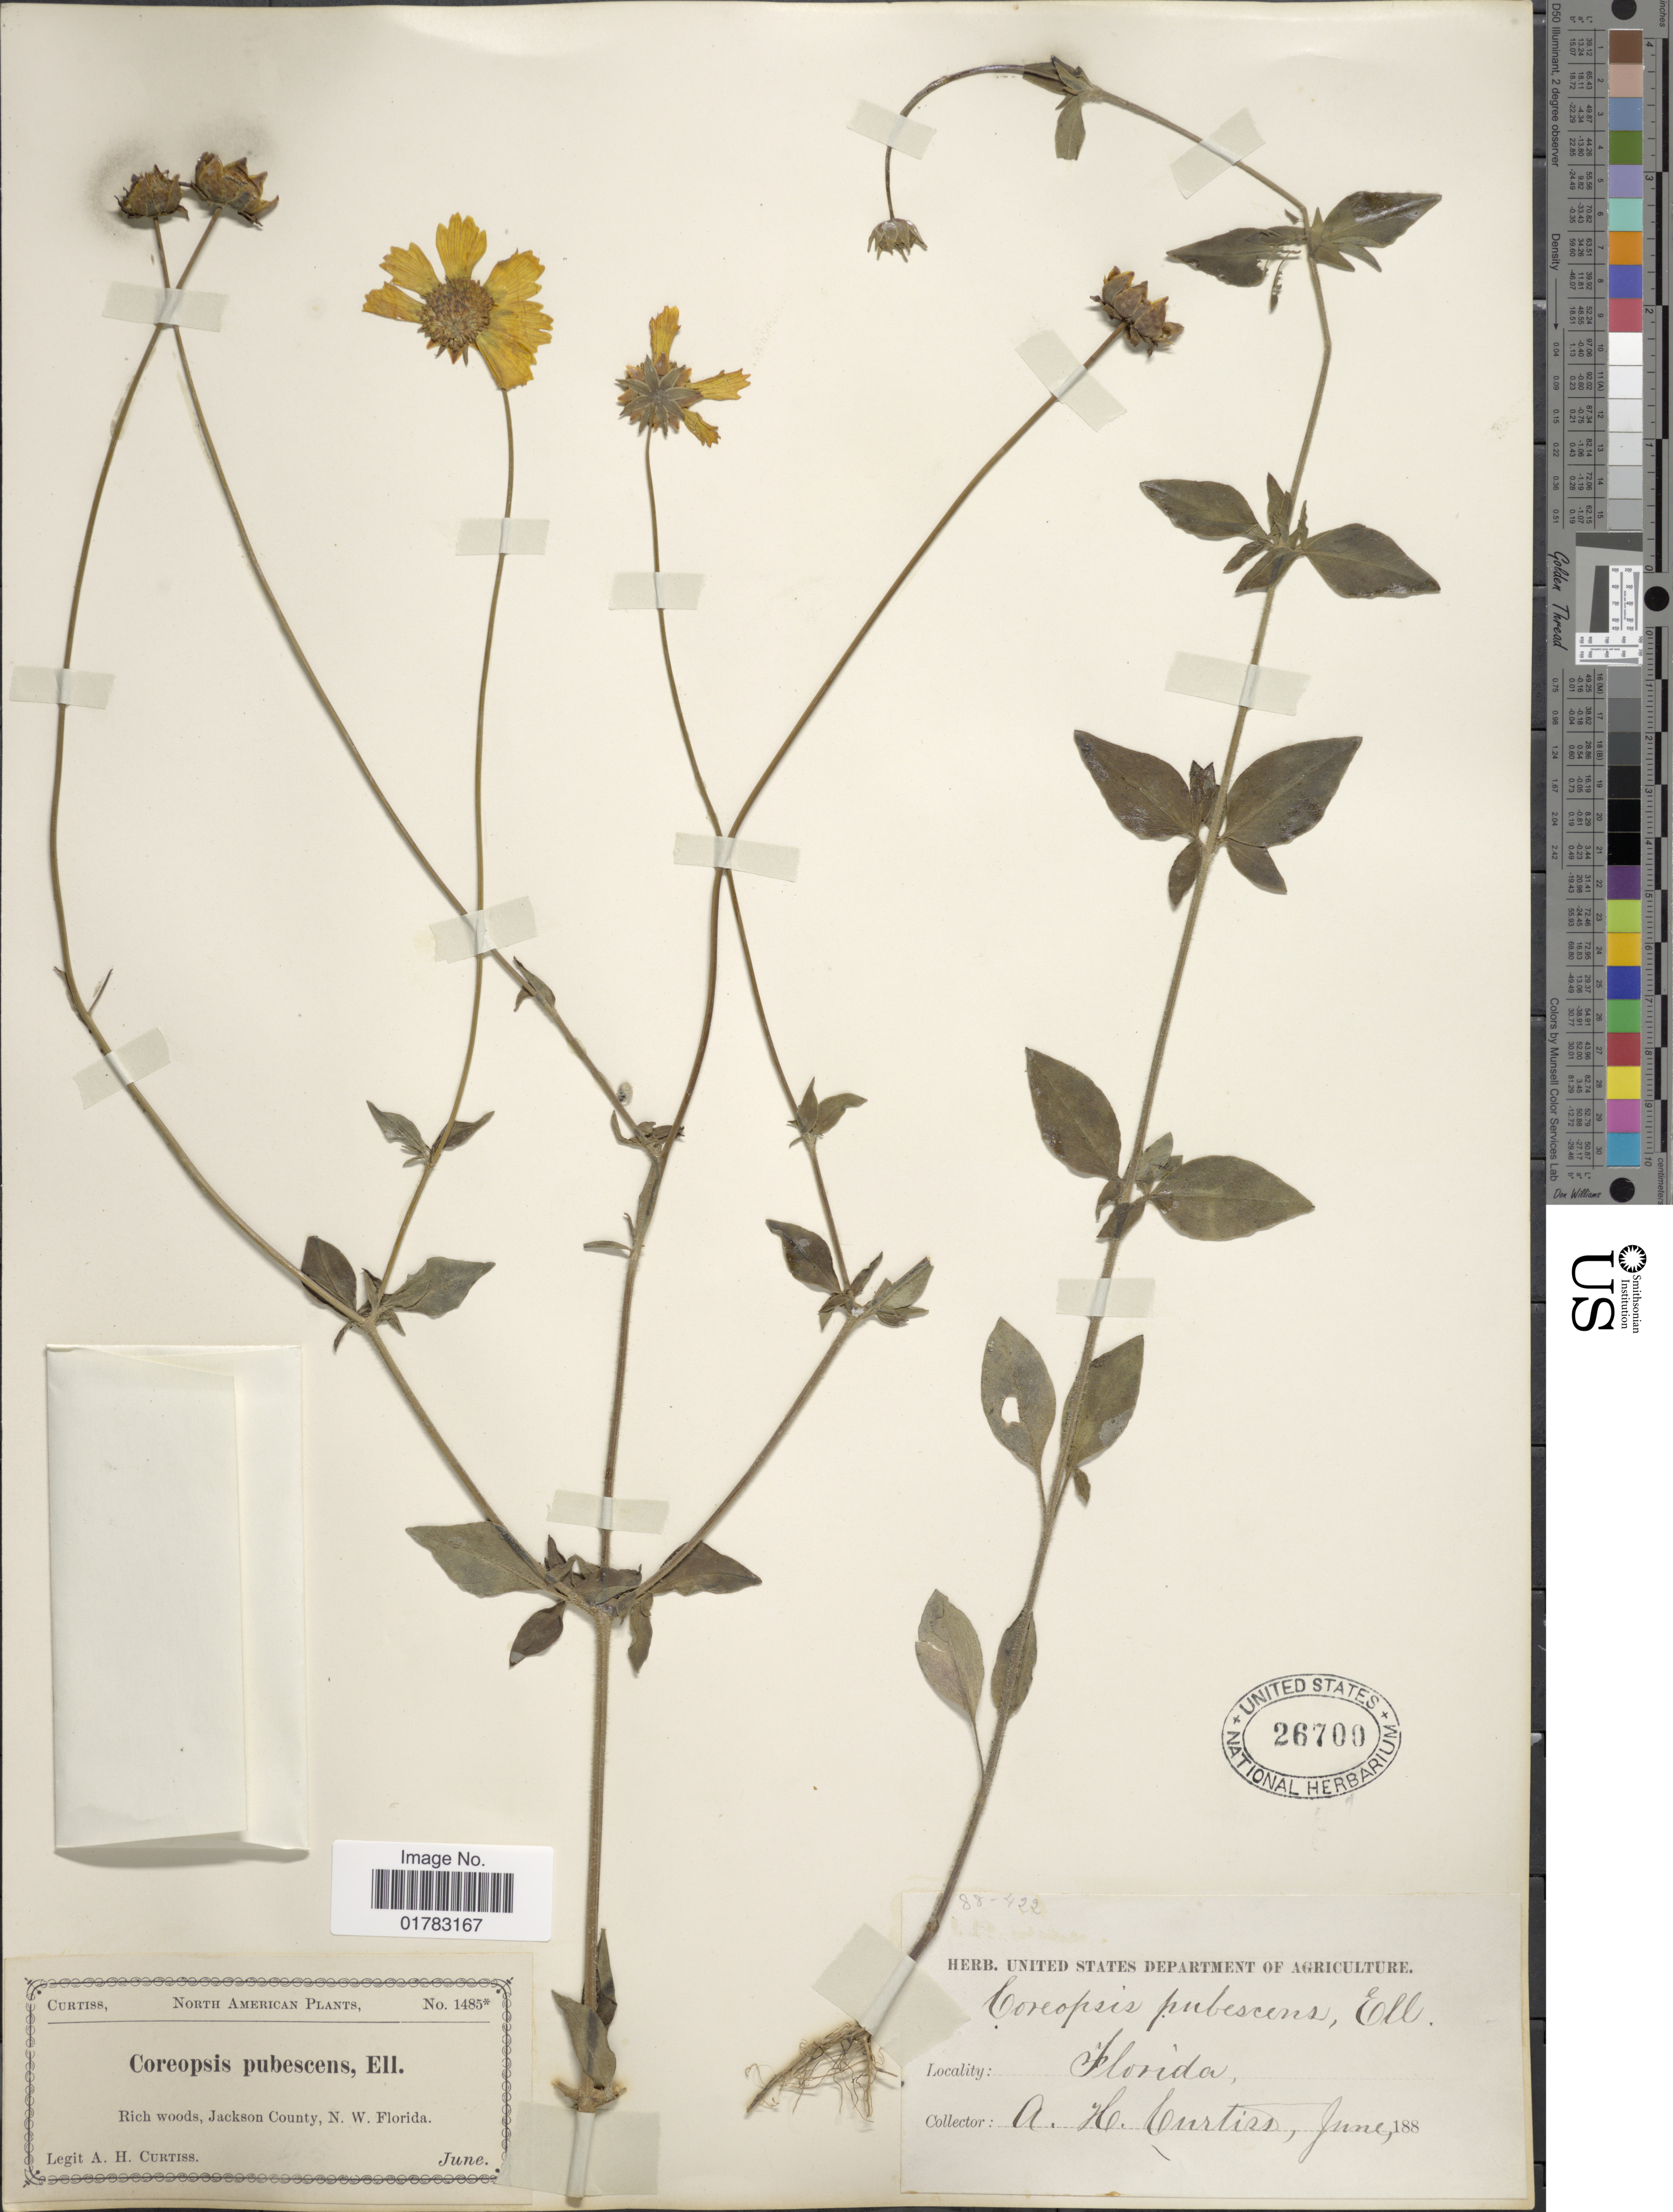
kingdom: Plantae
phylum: Tracheophyta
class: Magnoliopsida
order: Asterales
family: Asteraceae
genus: Coreopsis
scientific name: Coreopsis pubescens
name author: Elliott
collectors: A. H. Curtiss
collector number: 1485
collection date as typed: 188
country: United States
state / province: Florida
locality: Rich woods, Jackson County, N.W. Florida, North America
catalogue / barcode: US 26700